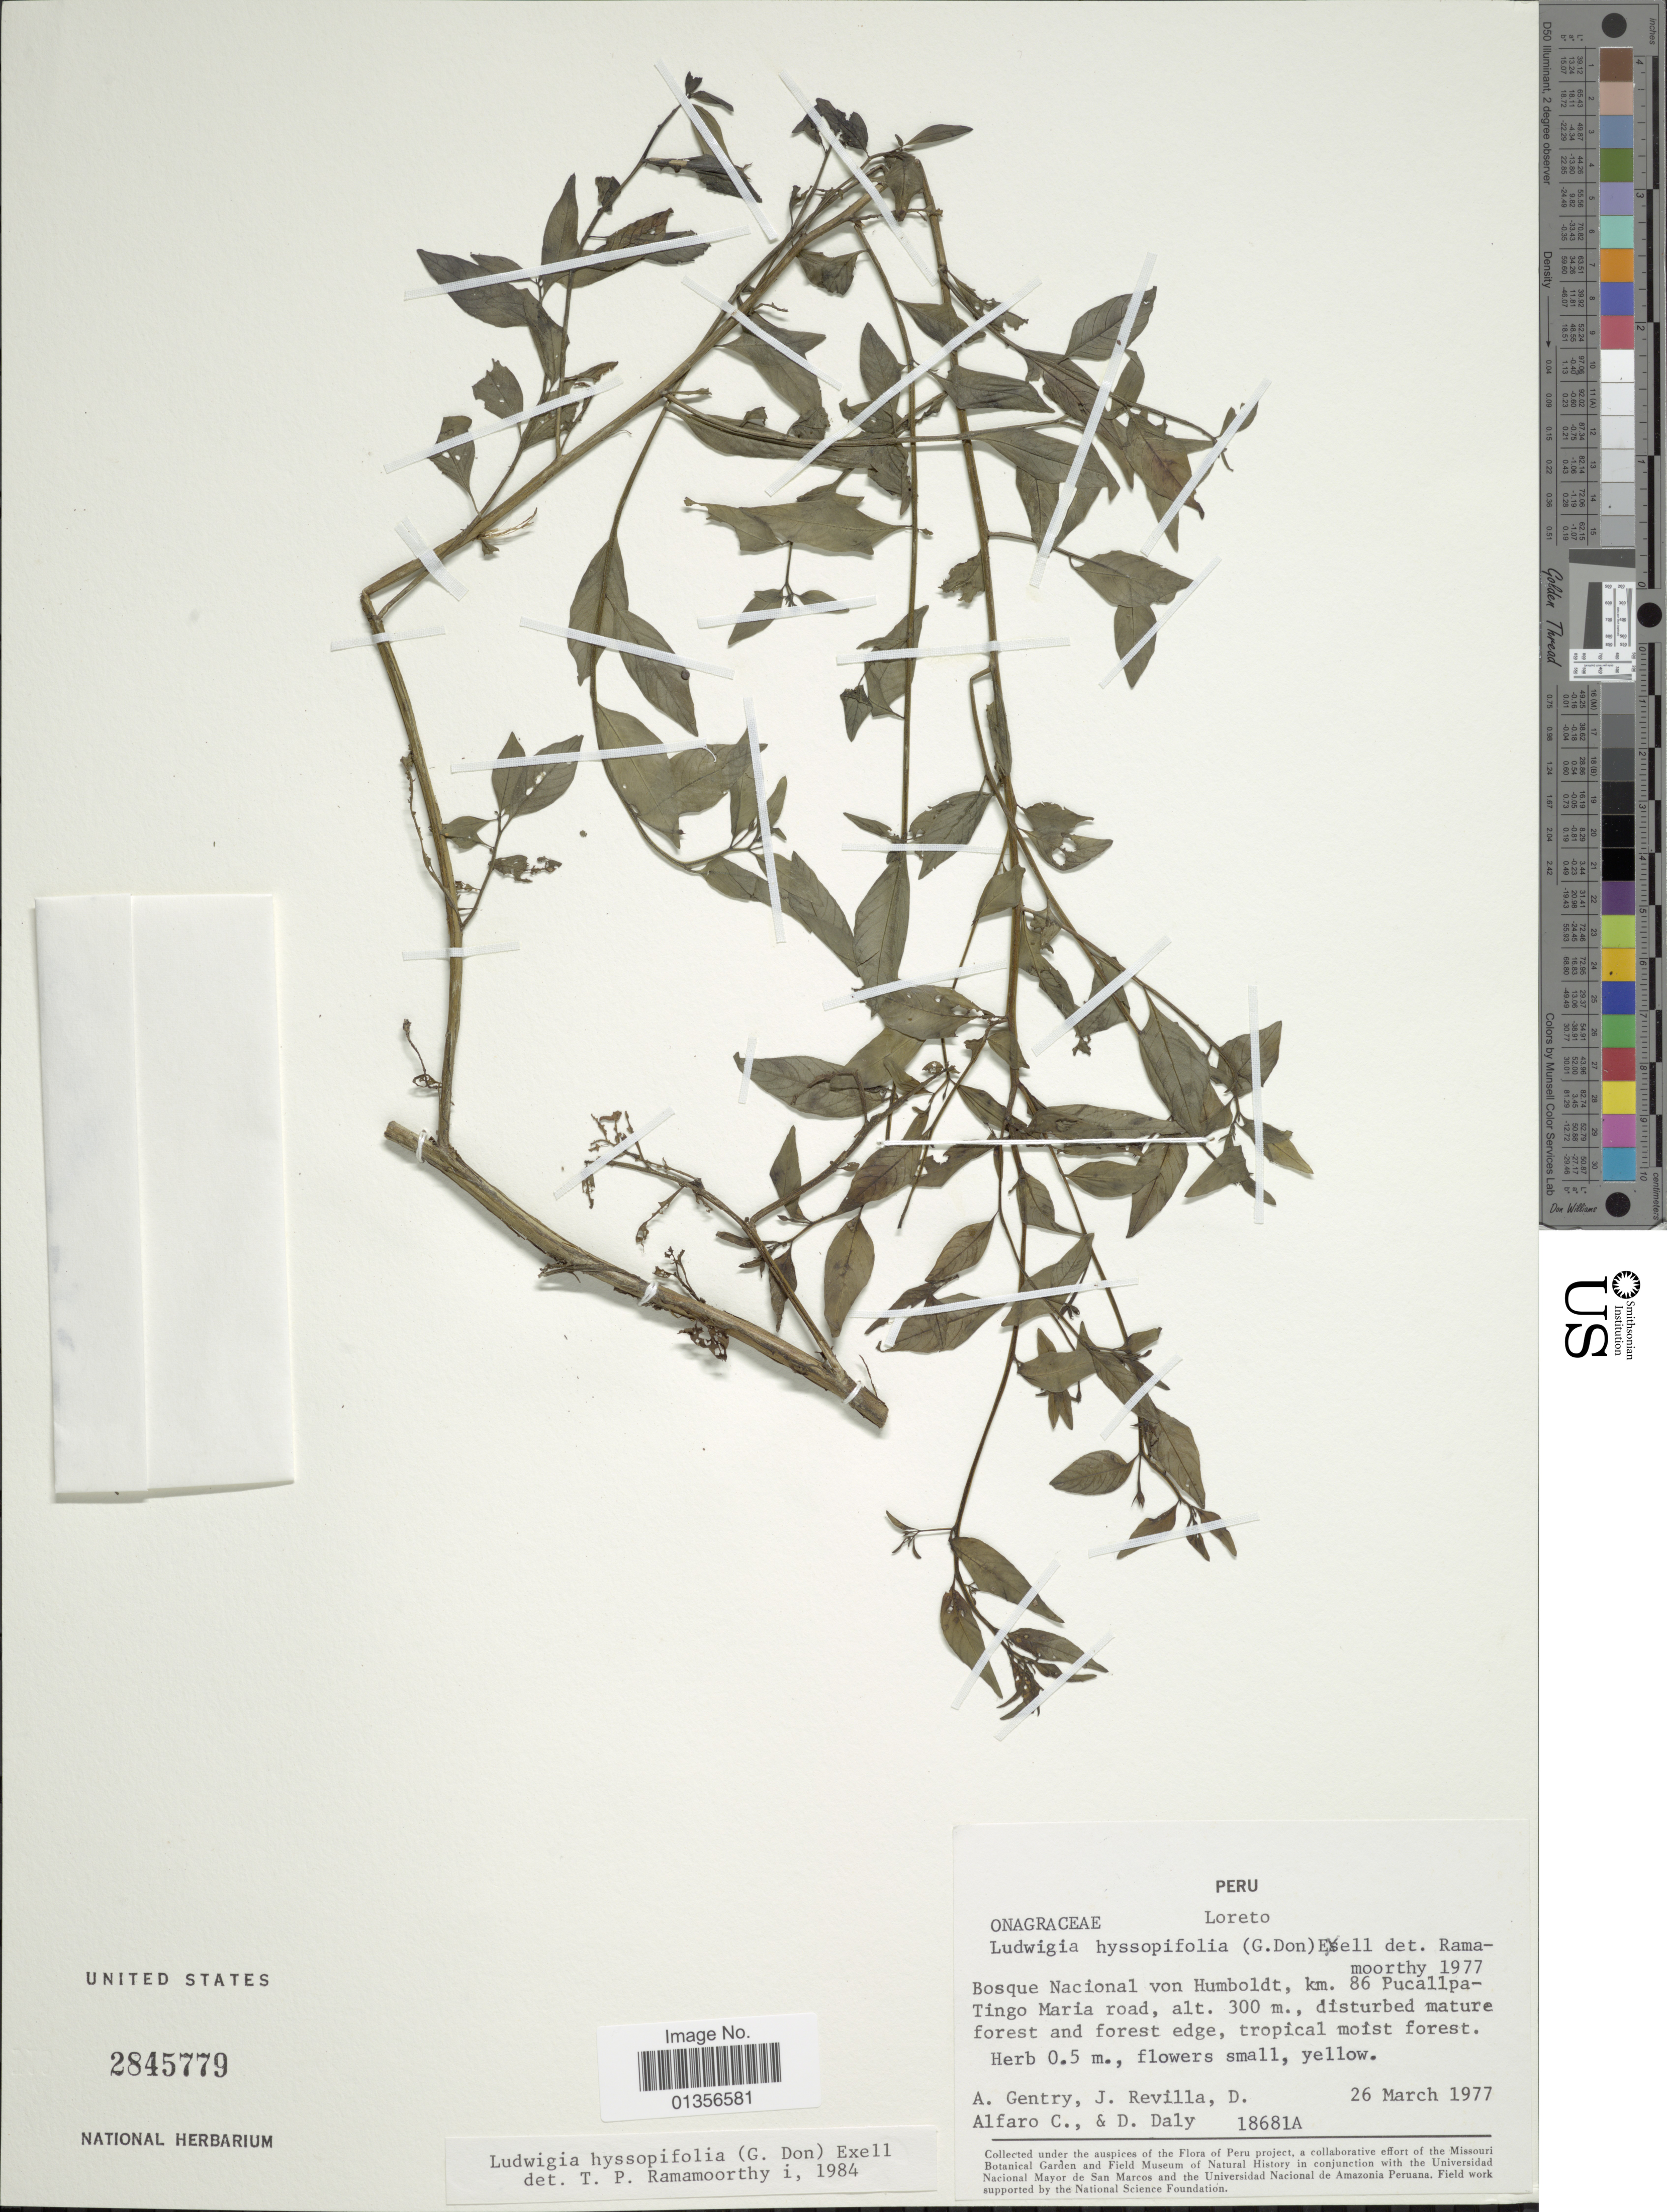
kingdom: Plantae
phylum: Tracheophyta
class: Magnoliopsida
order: Myrtales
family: Onagraceae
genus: Ludwigia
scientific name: Ludwigia hyssopifolia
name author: (G. Don) Exell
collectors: A. H. Gentry, J. Revilla, D. Alfaro Castaneda & D. C. Daly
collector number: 18681A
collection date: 1977-03-26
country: Peru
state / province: Loreto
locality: Bosque Nacional von Humboldt, km. 86 Pucallpa-Tingo Maria road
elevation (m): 300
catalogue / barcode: US 2845779